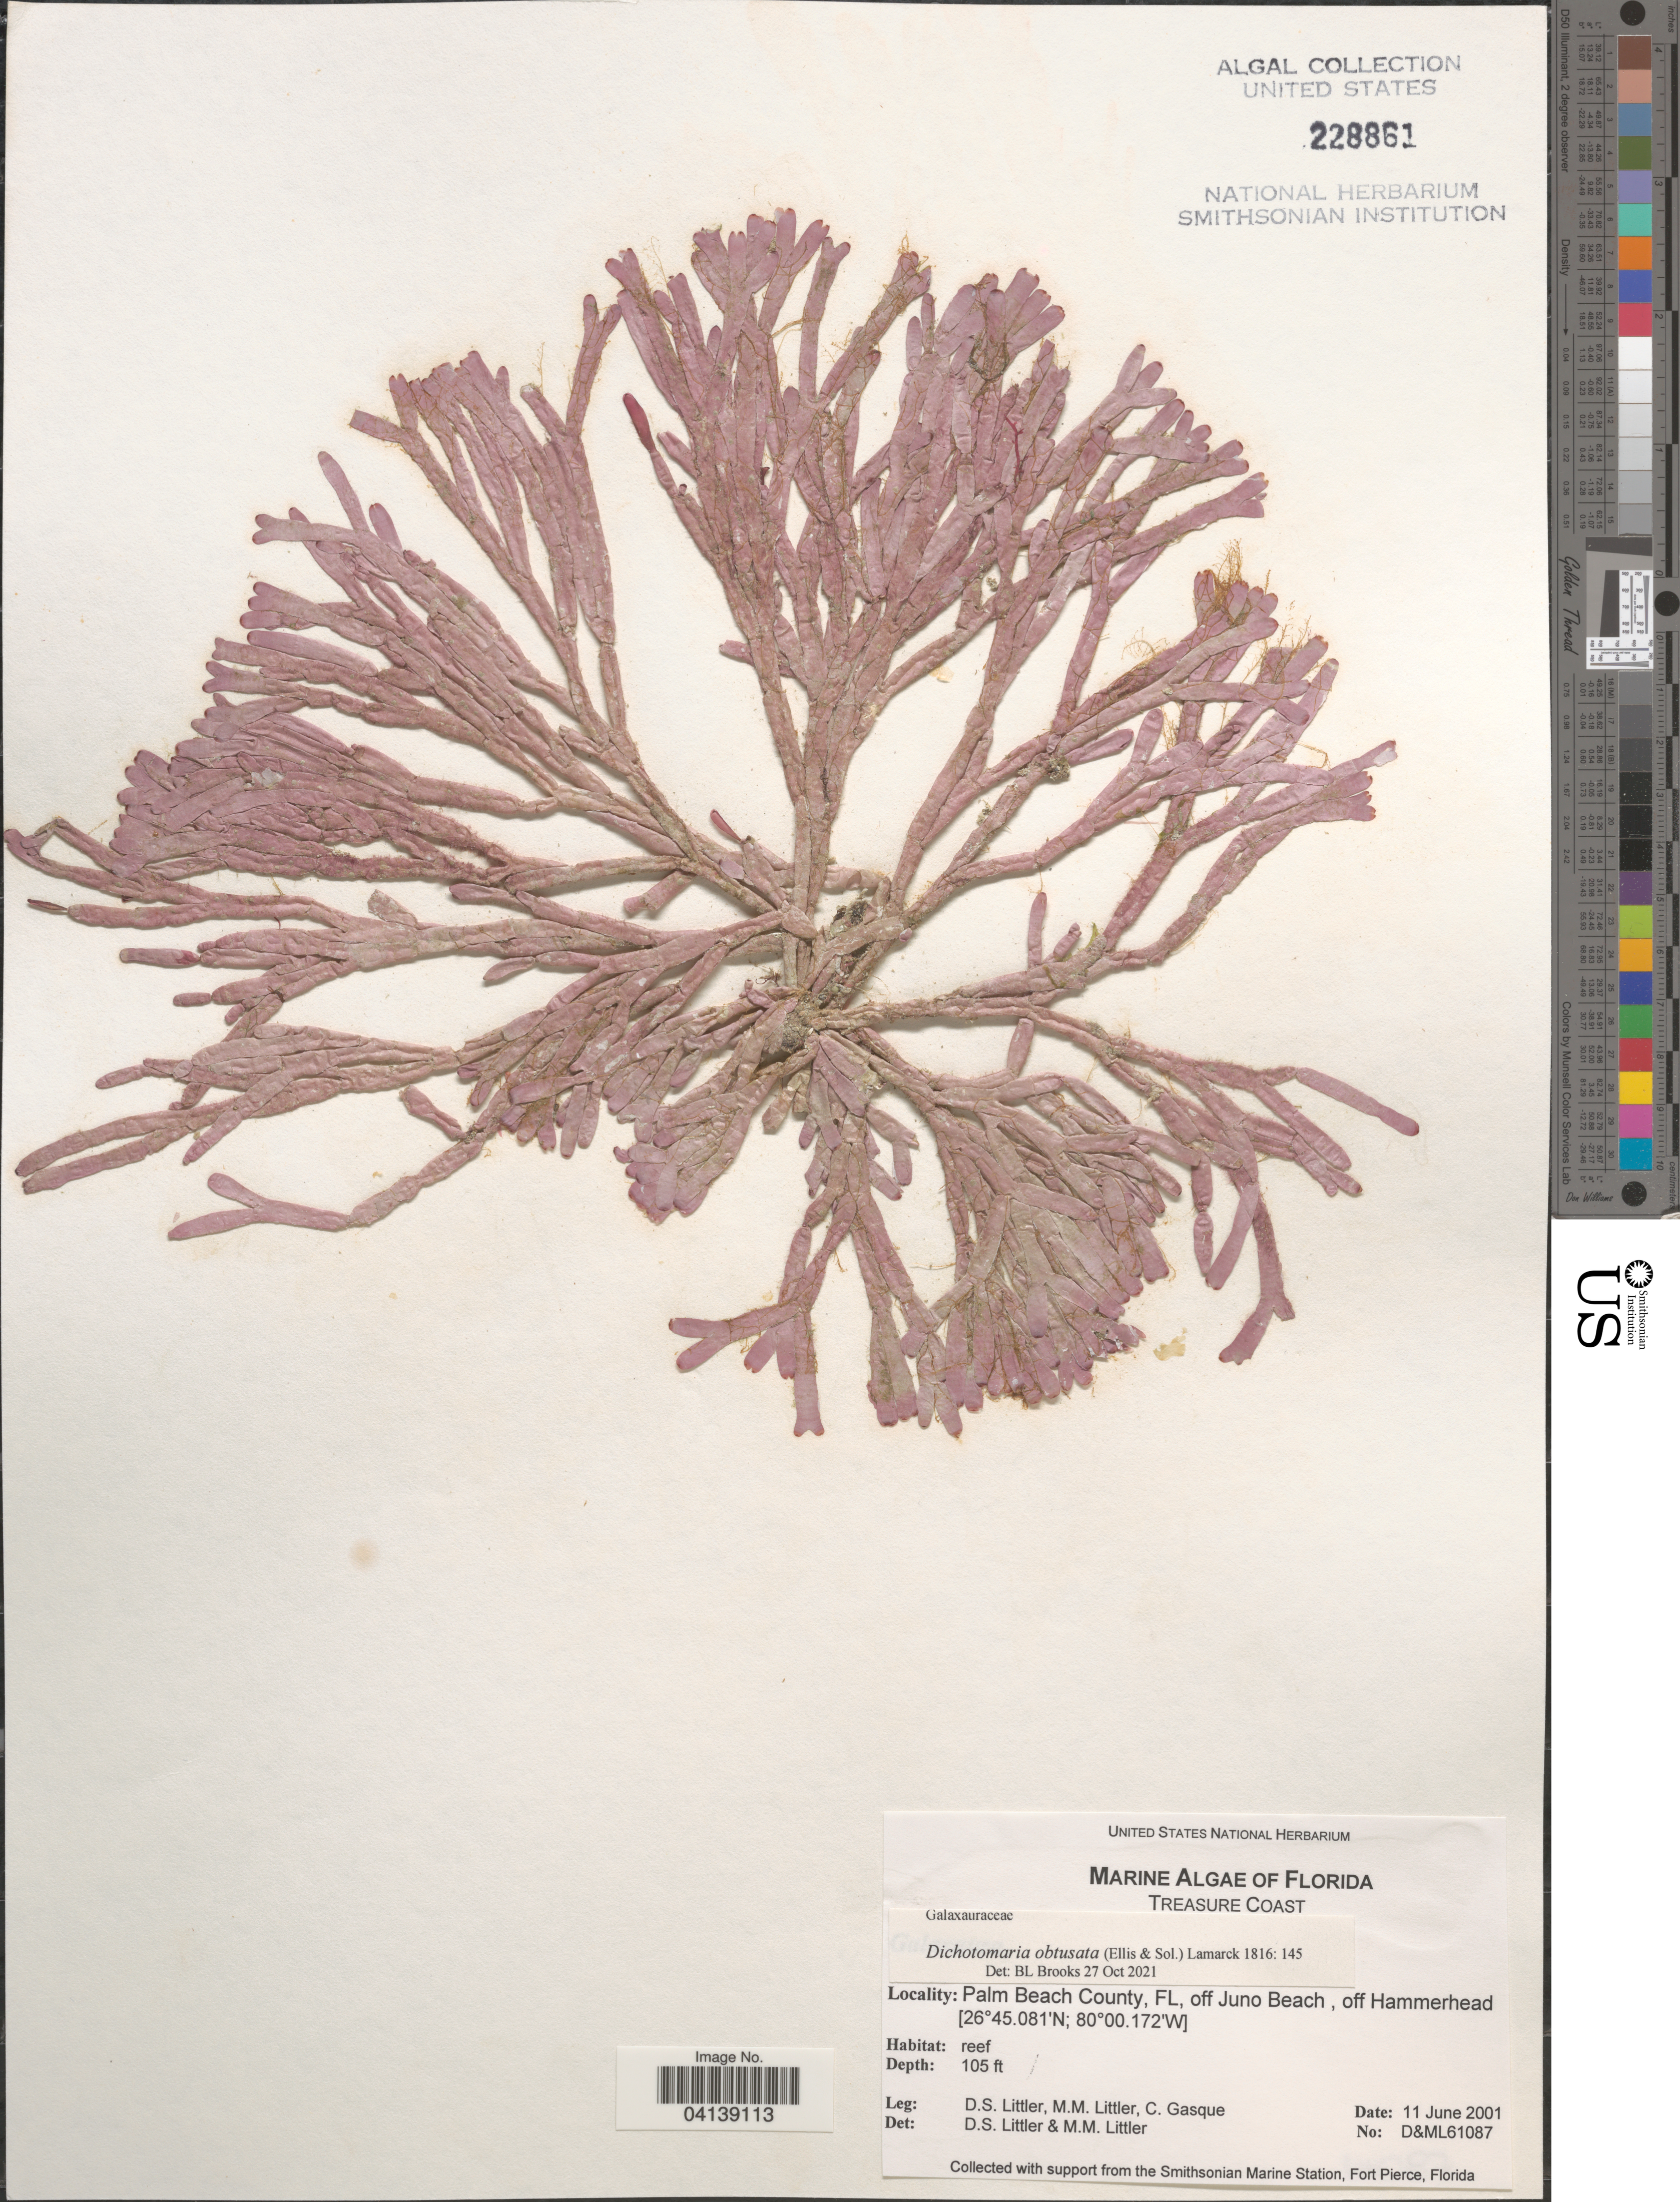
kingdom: Plantae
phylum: Rhodophyta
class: Florideophyceae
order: Nemaliales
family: Galaxauraceae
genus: Dichotomaria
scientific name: Dichotomaria obtusata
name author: (Ellis & Sol.) Lam.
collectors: D. S. Littler & C. Gasque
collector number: D&ML61087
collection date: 2001-06-11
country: United States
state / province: Florida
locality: Treasure Coast. Palm Beach County, off Juno Beach, off Hammerhead.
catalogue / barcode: US 228861